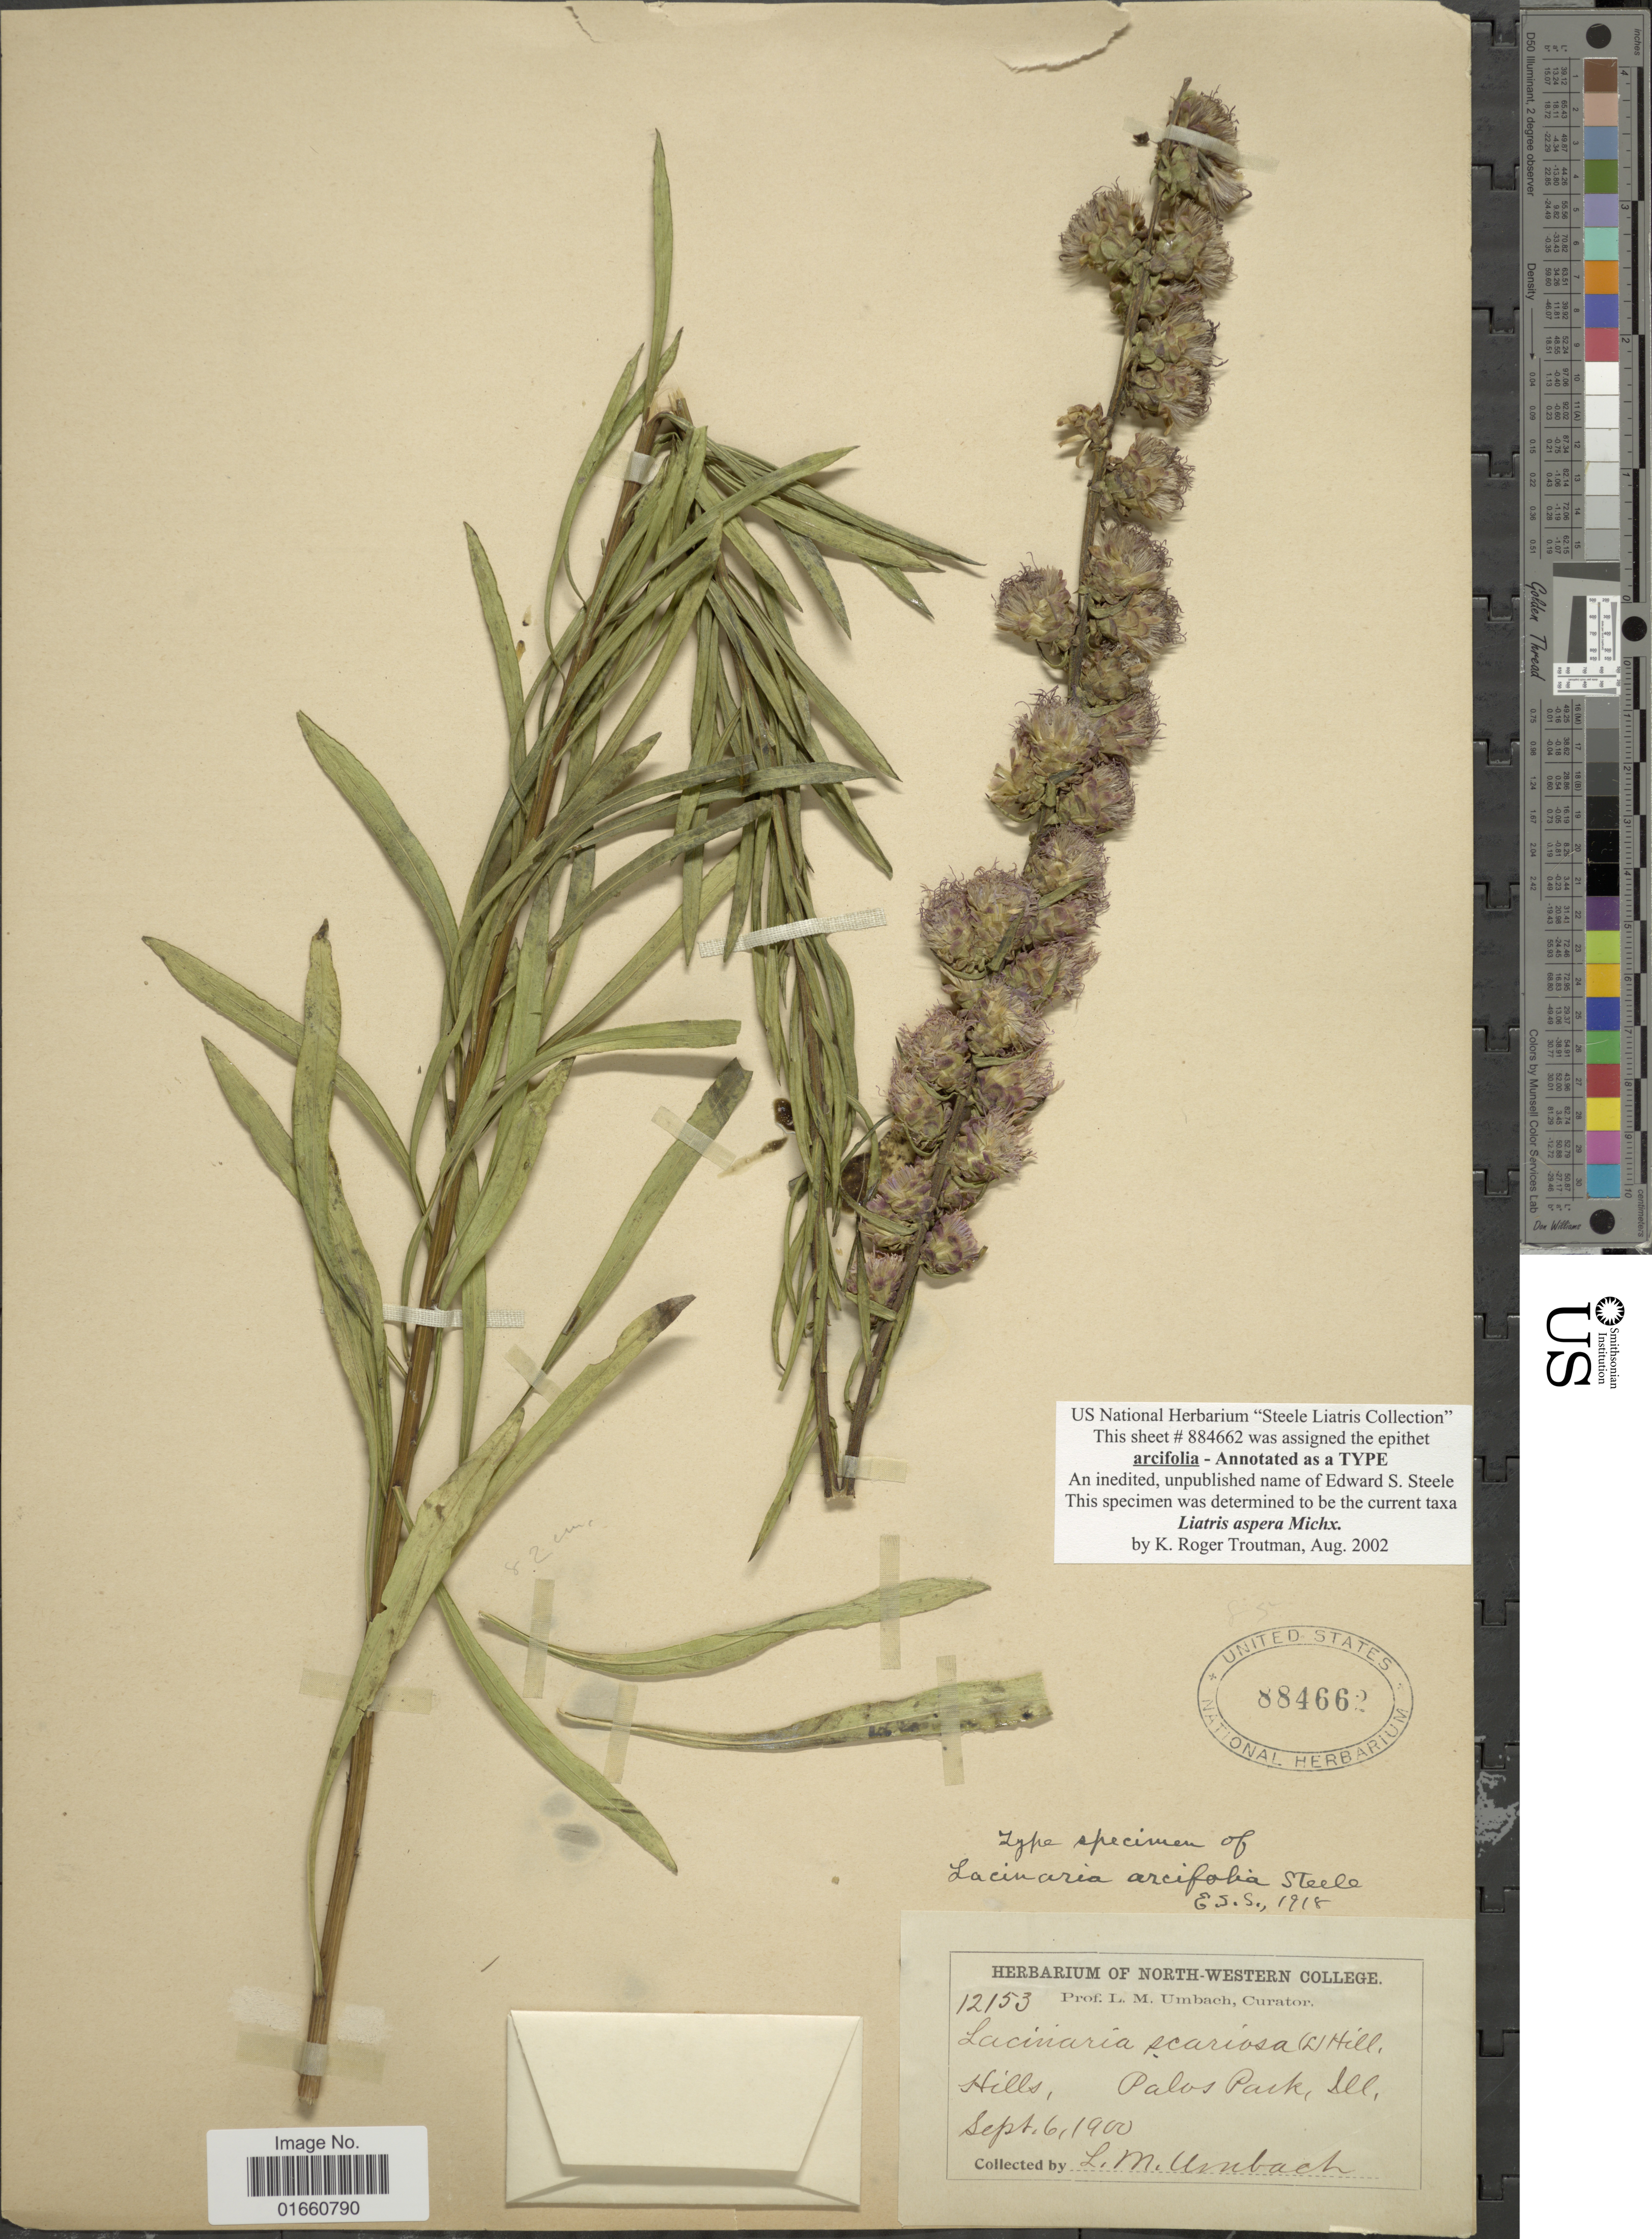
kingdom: Plantae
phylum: Tracheophyta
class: Magnoliopsida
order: Asterales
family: Asteraceae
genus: Liatris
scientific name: Liatris aspera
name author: Michx.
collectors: L. M. Umbach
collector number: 12153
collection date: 1900-09-06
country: United States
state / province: Illinois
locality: Hills, Palos Park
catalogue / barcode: US 884662